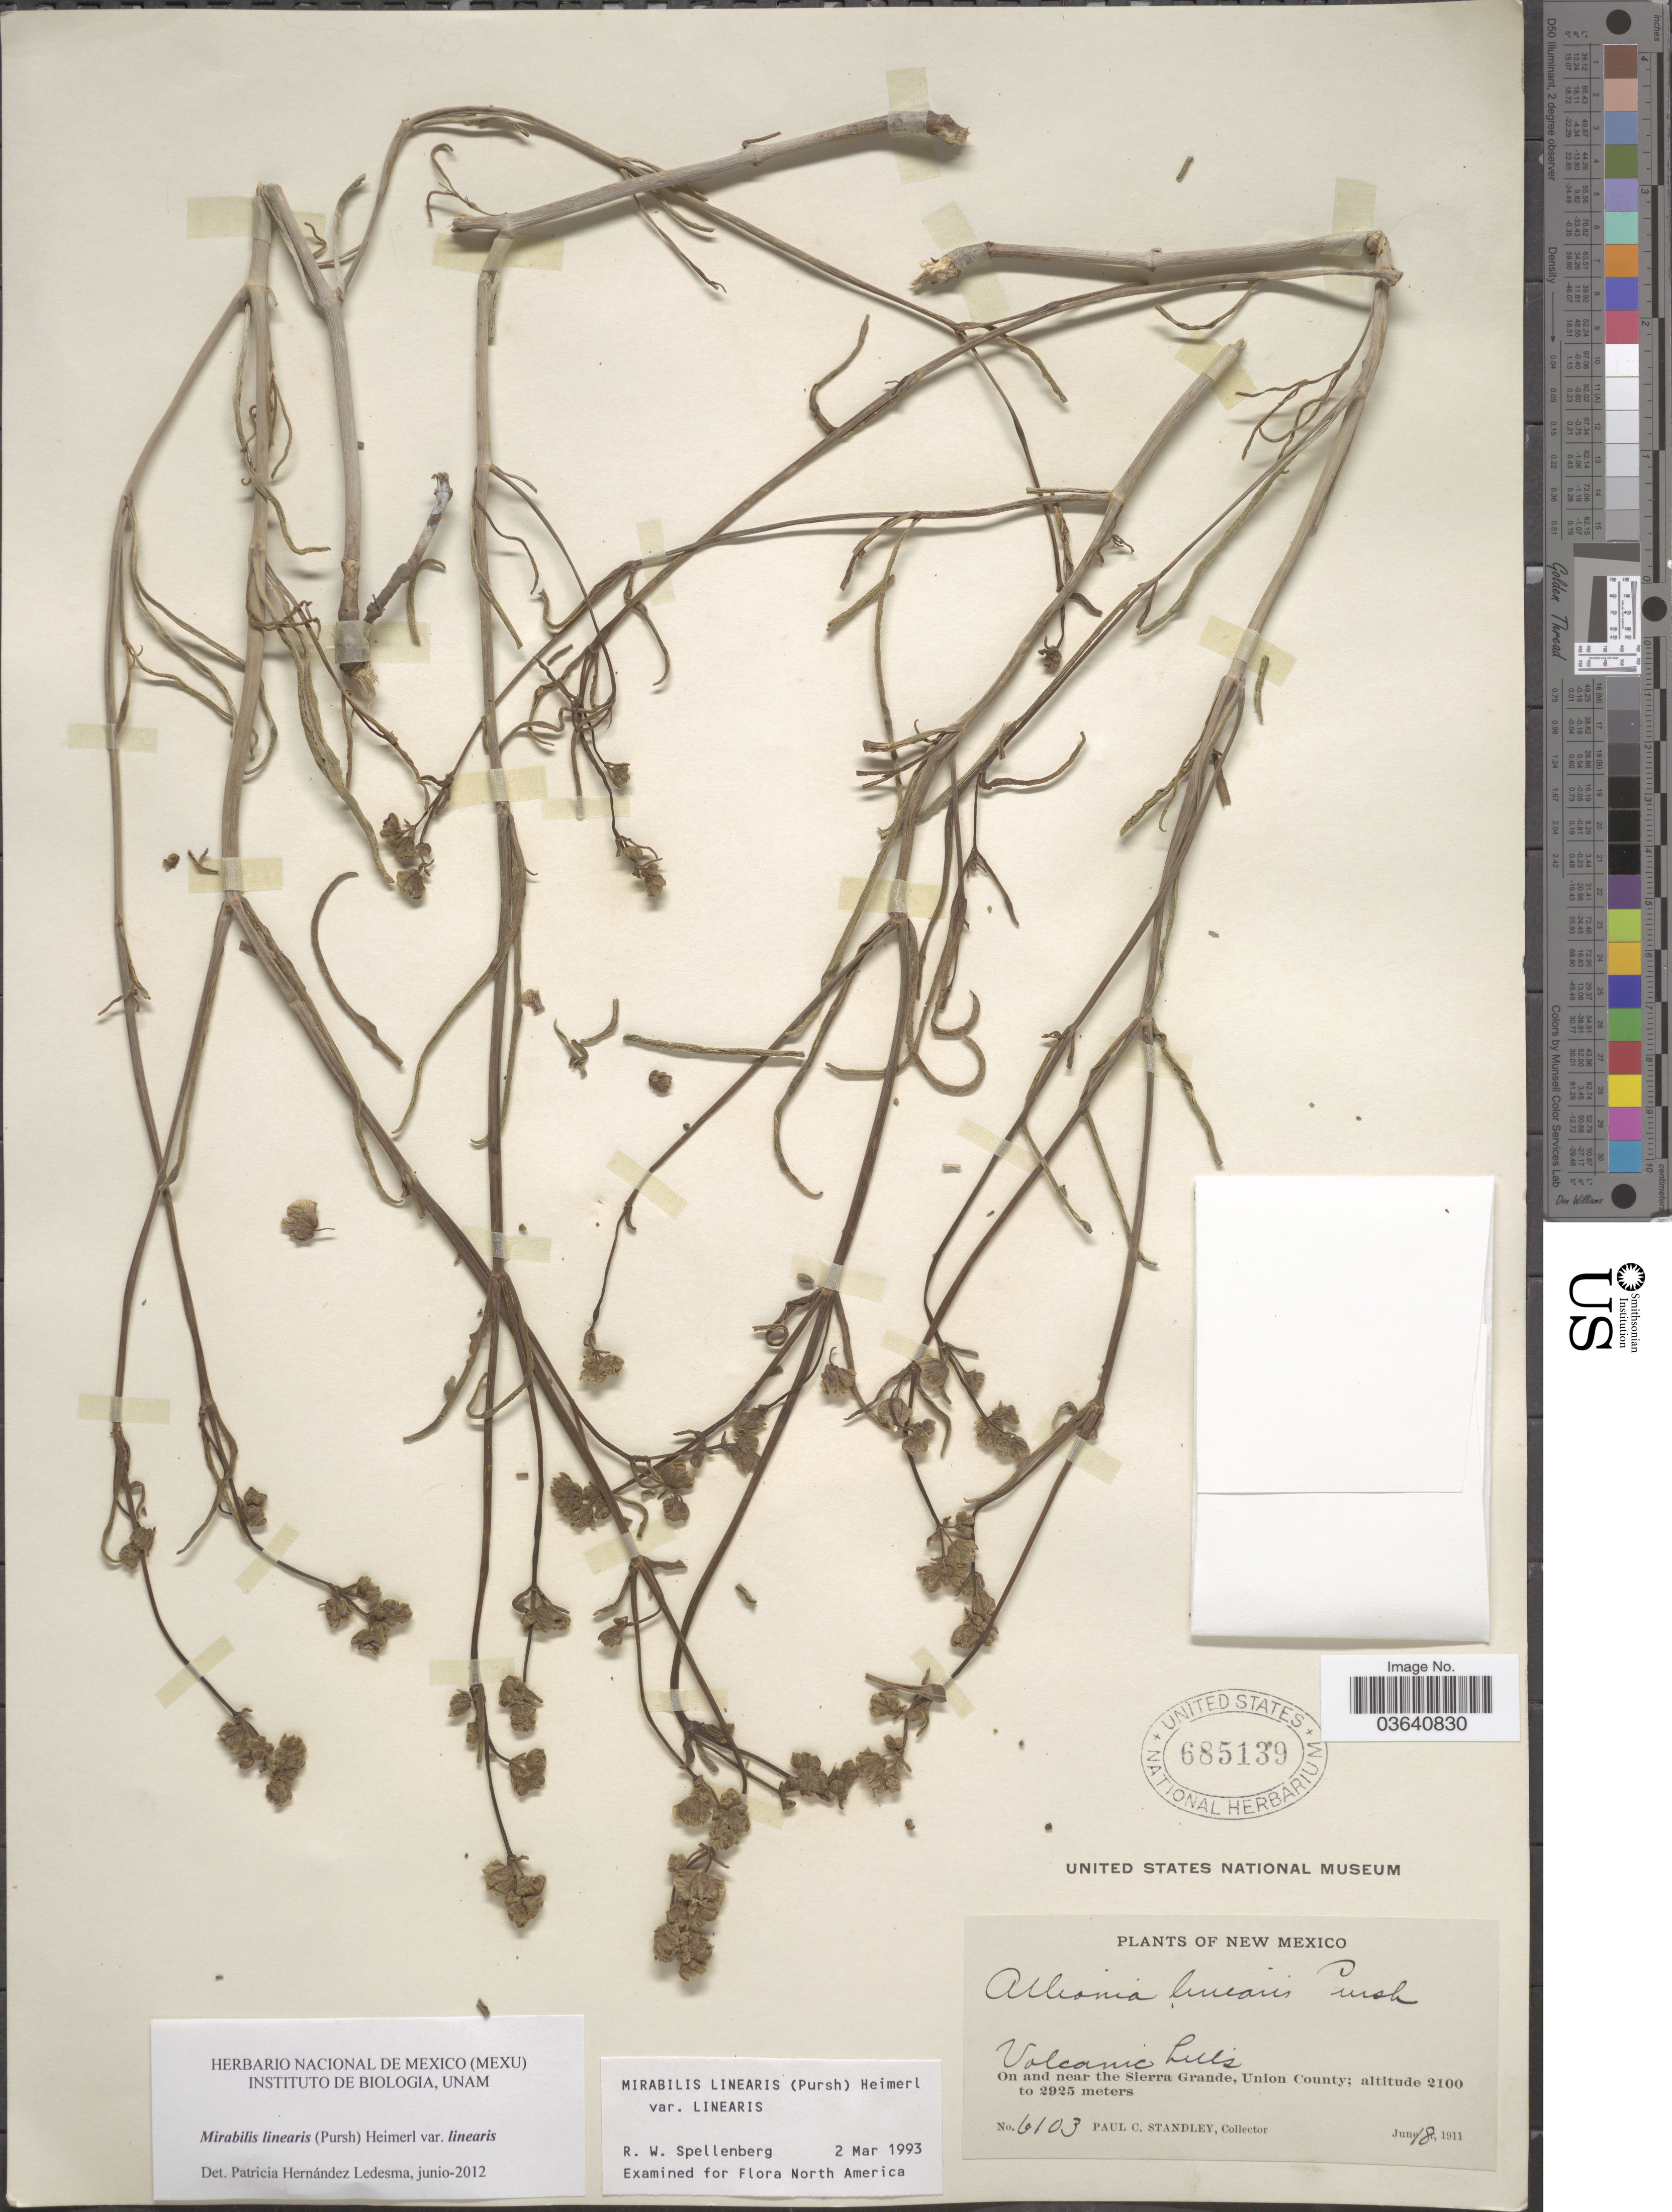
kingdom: Plantae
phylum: Tracheophyta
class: Magnoliopsida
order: Caryophyllales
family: Nyctaginaceae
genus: Mirabilis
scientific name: Mirabilis linearis var. linearis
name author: (Pursh) Heimerl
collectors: P. C. Standley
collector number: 6103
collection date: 1911-06-18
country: United States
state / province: New Mexico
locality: Volcanic hills. On and near the the Sierra Grande, Union County.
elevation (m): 2100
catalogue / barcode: US 685139